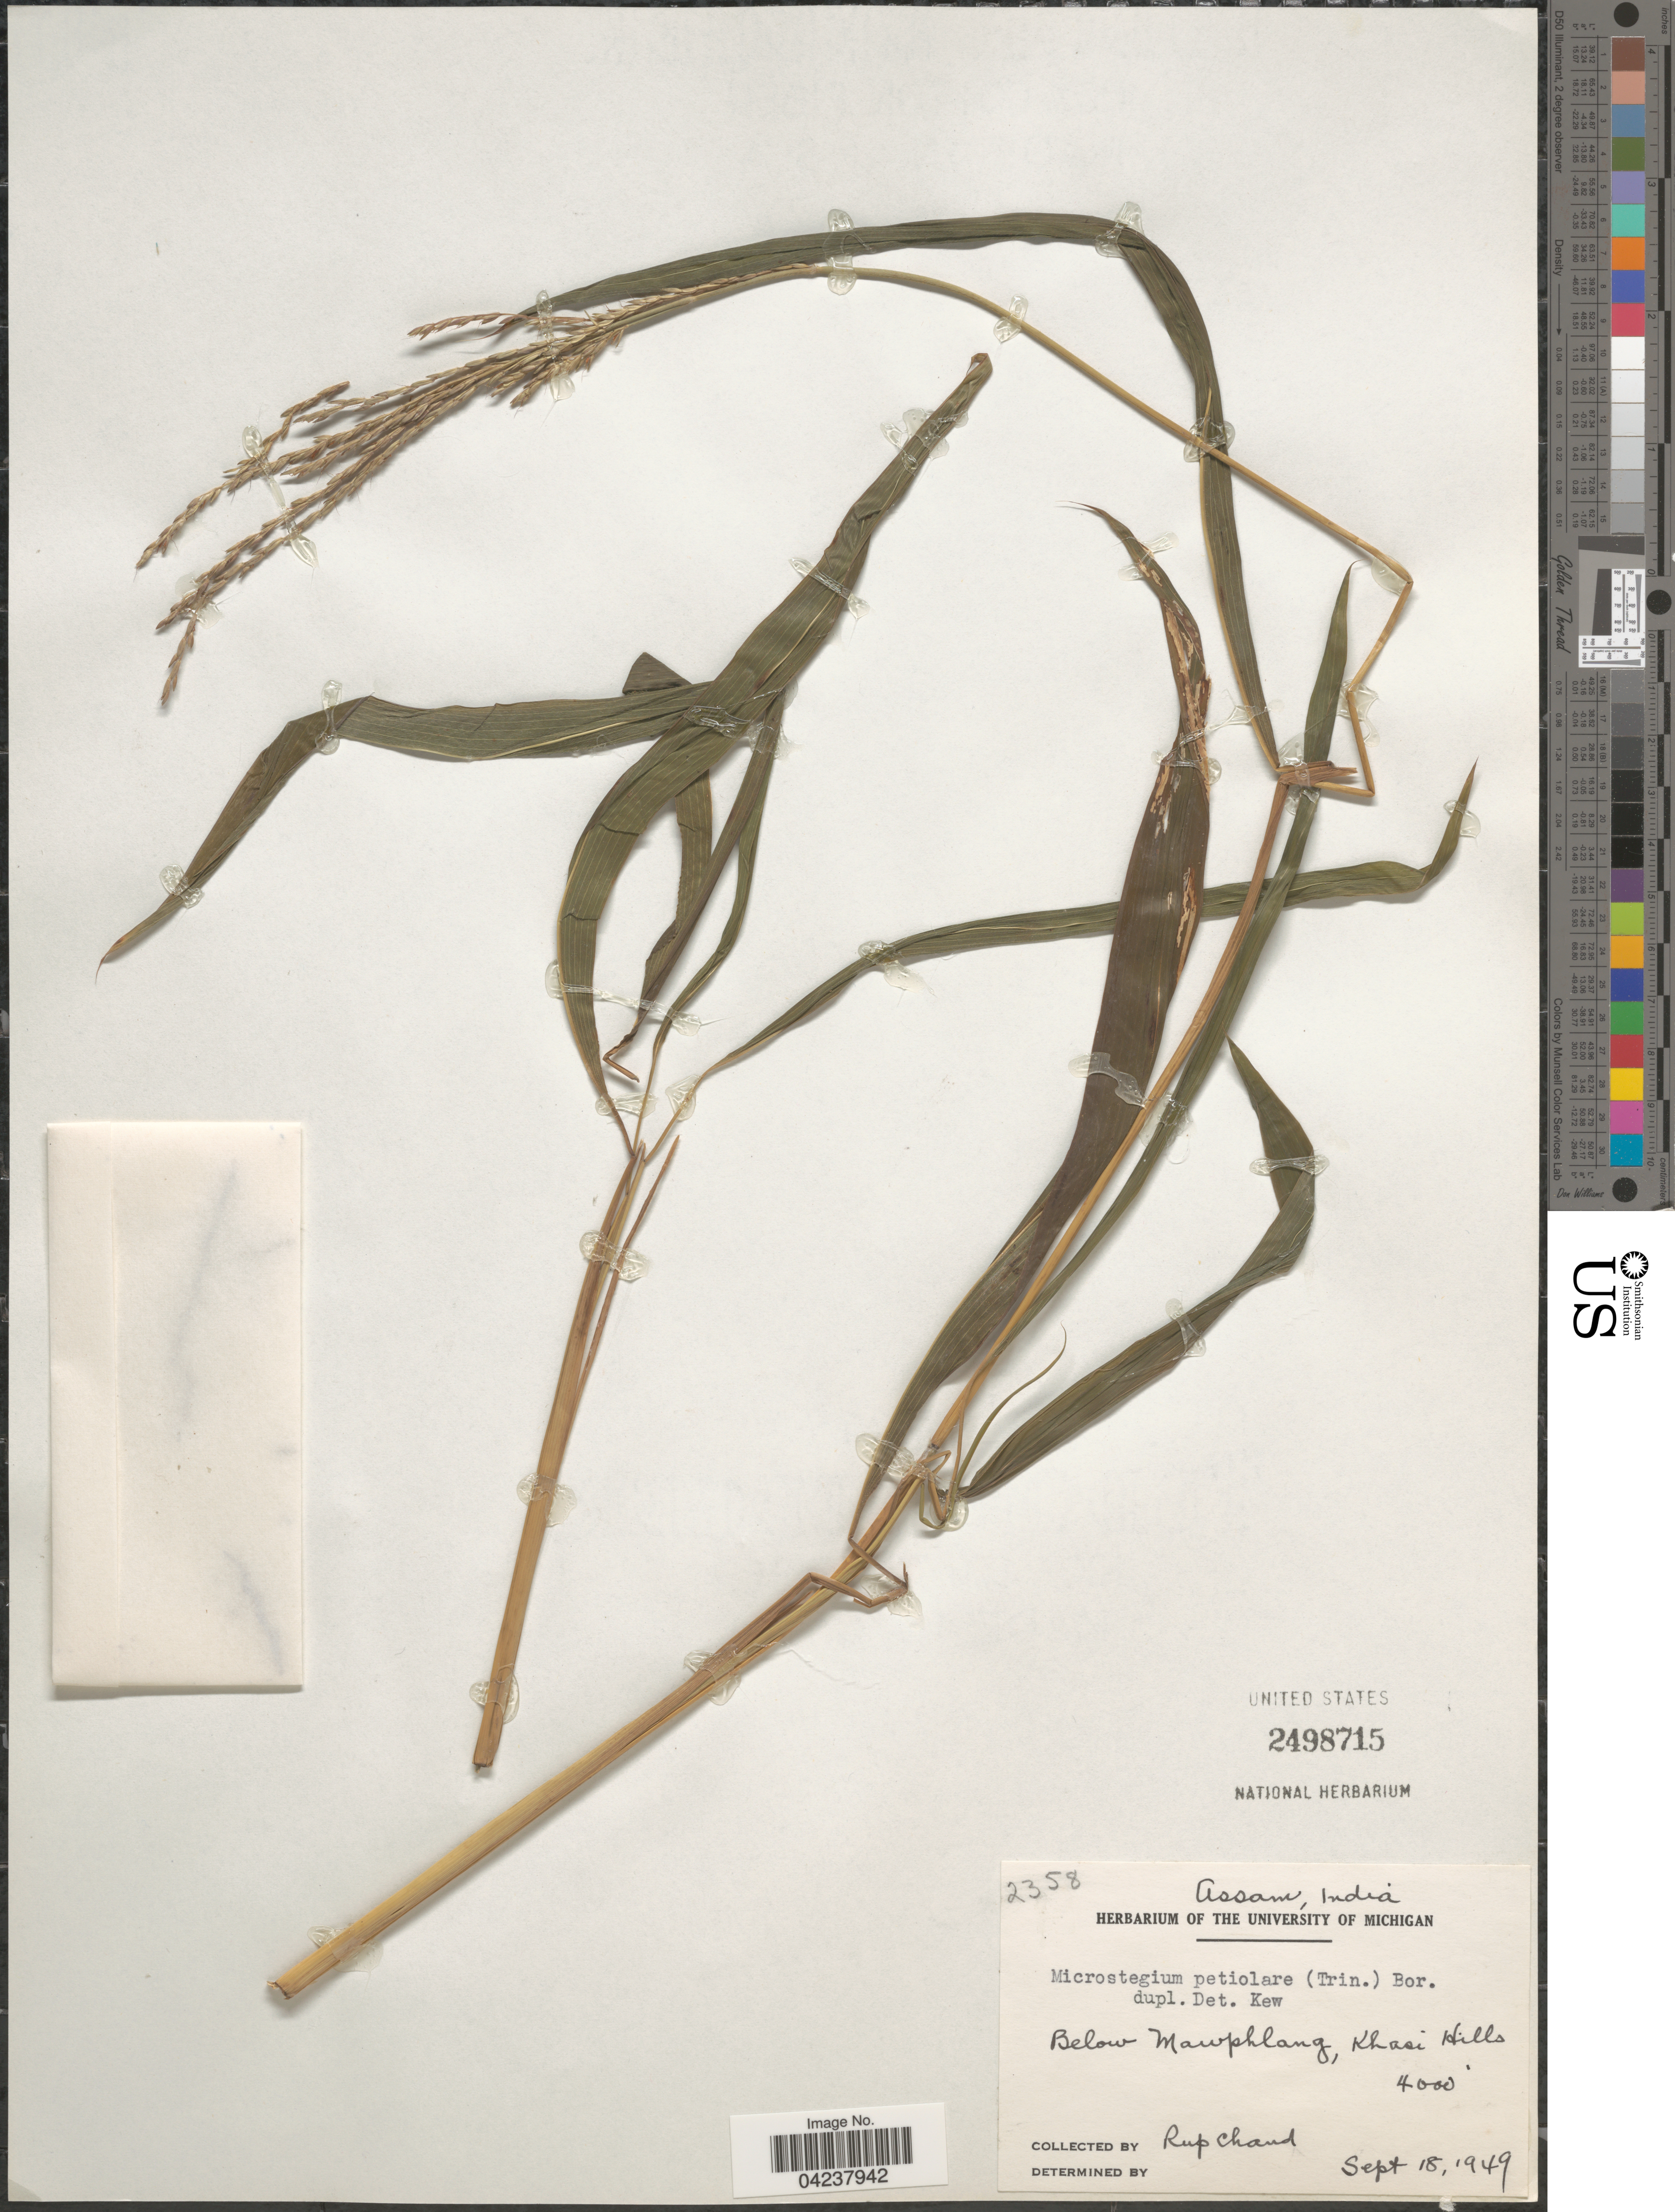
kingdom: Plantae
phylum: Tracheophyta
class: Liliopsida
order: Poales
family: Poaceae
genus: Microstegium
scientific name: Microstegium petiolare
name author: (Trin.) Bor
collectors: R. Chand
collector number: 2358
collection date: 1949-09-18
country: India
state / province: Meghalaya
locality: Below Mawphlang, Khasi Hills.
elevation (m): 1219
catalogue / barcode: US 2498715